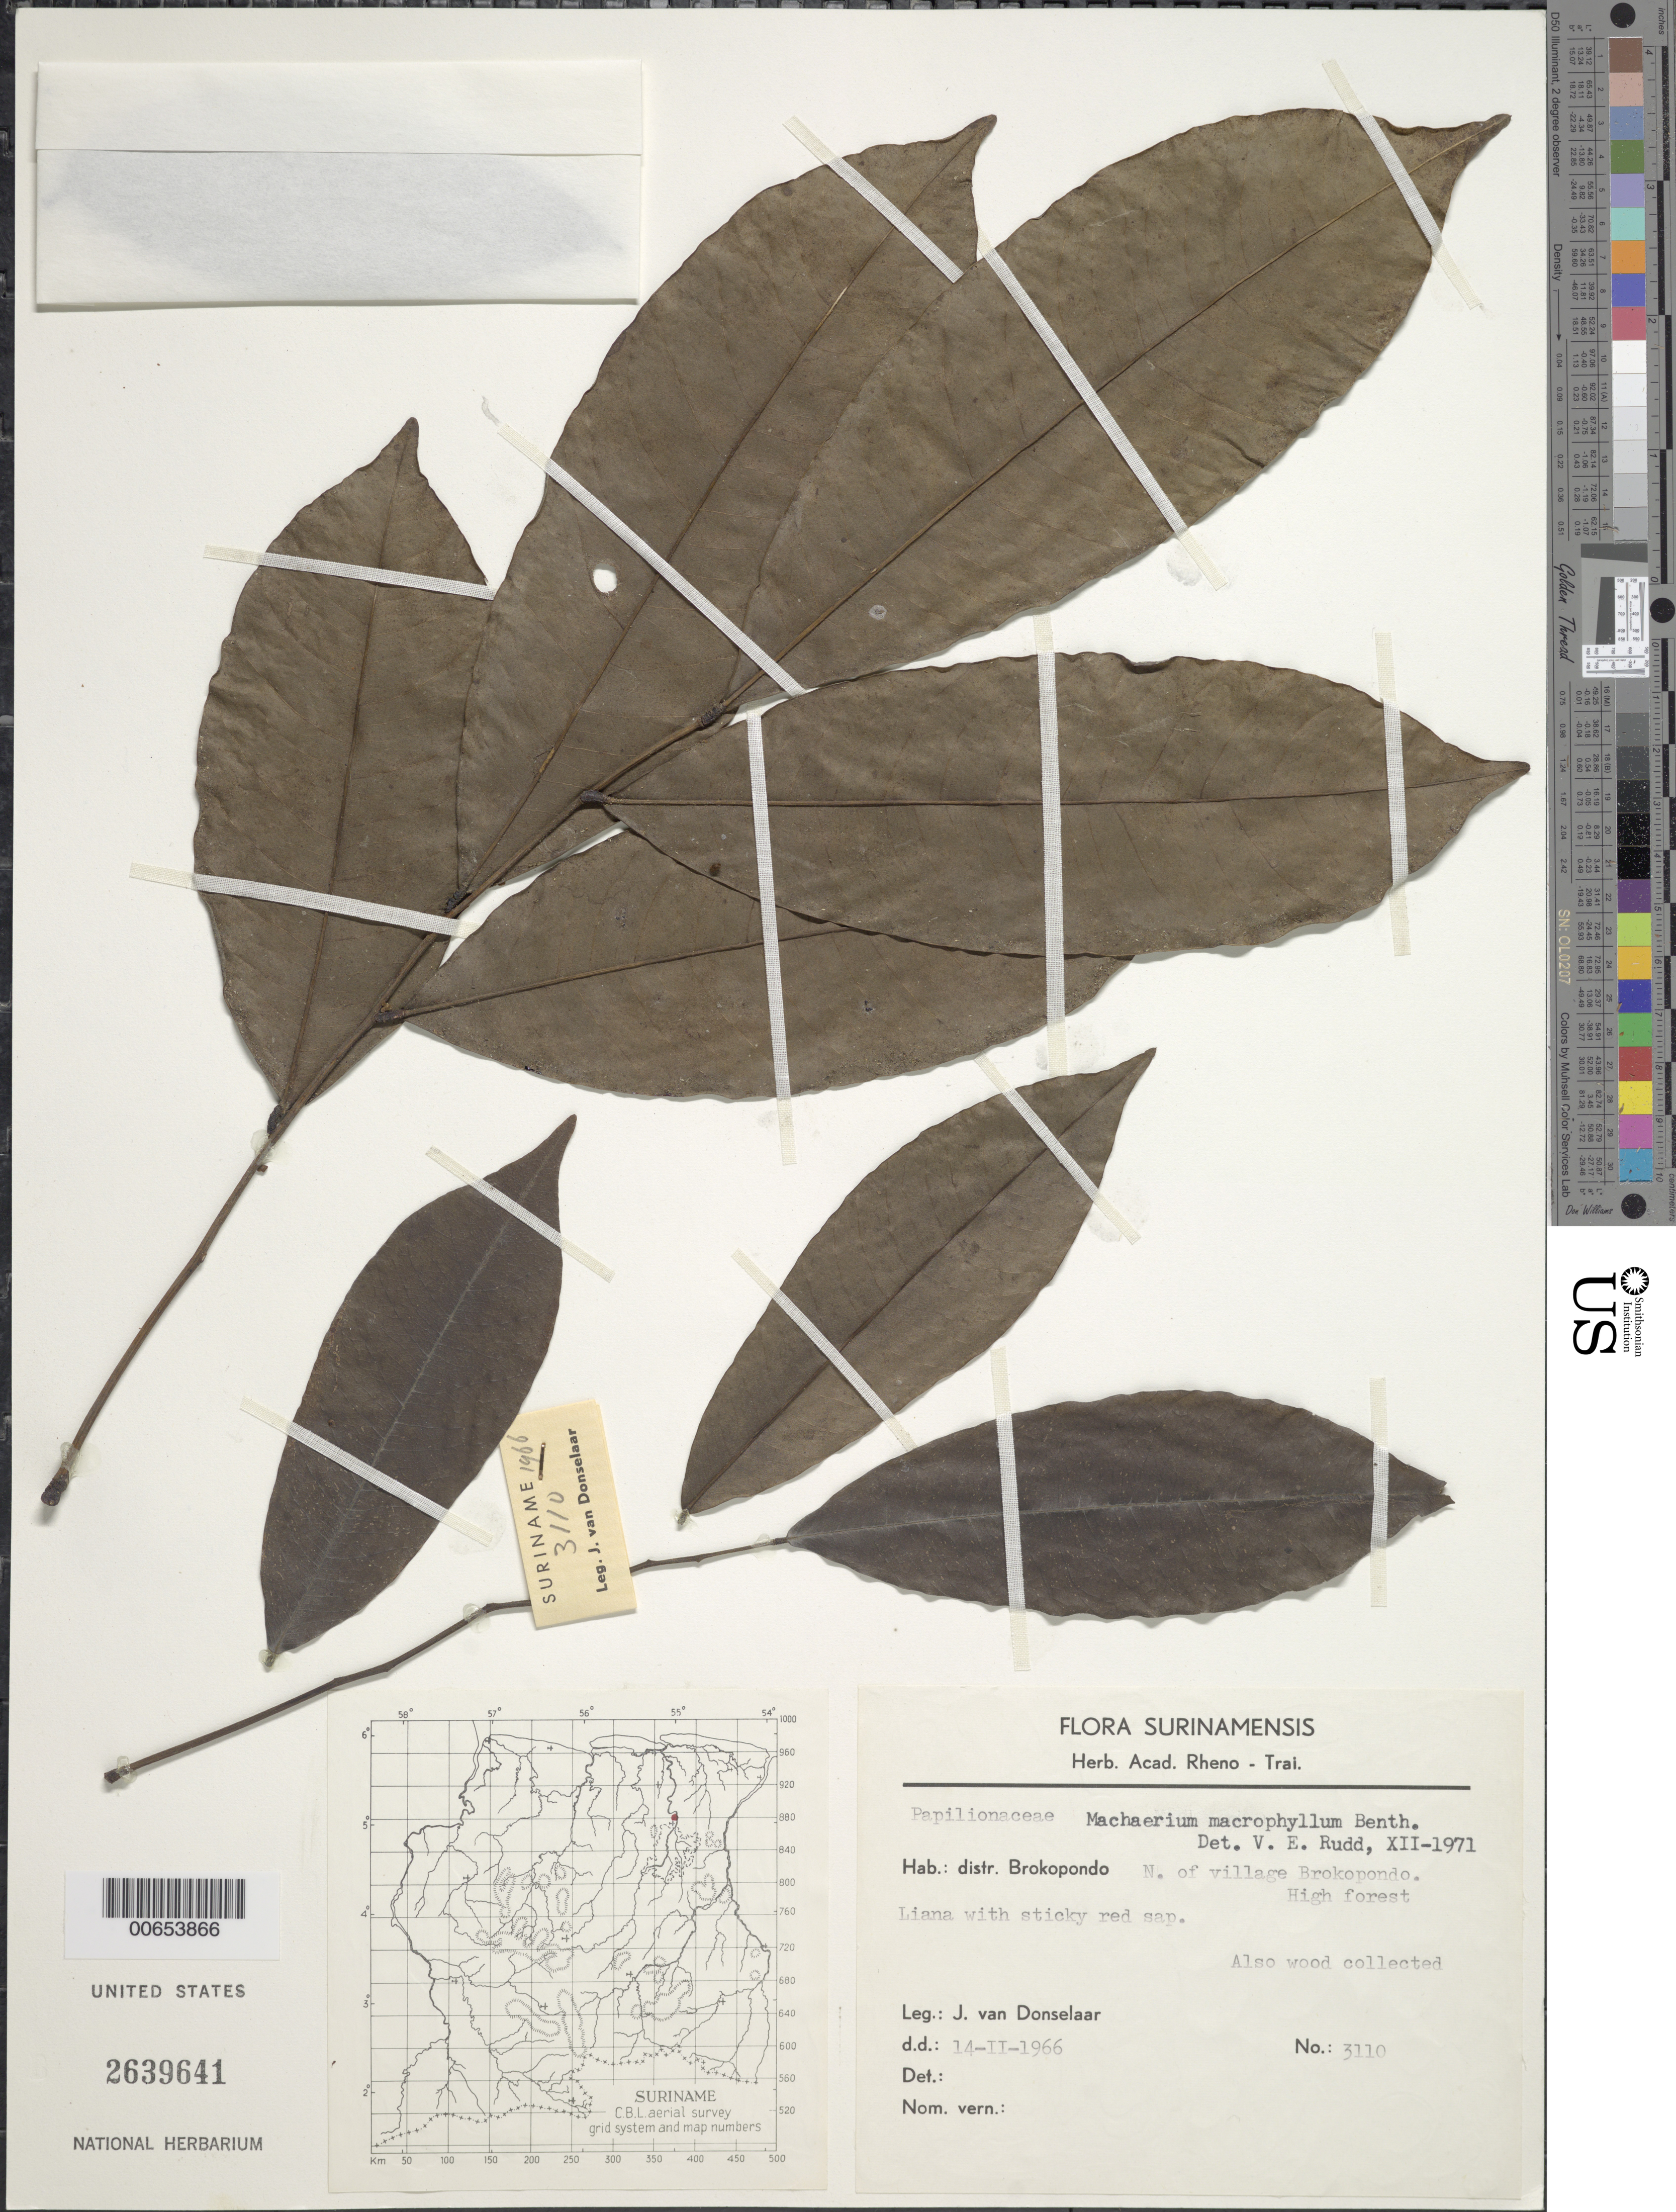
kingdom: Plantae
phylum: Tracheophyta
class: Magnoliopsida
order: Fabales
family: Fabaceae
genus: Machaerium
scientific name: Machaerium macrophyllum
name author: Benth.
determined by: Rudd, V. E.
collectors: J. Donselaar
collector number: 3110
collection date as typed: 14-Feb-66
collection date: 1966-02-14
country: Suriname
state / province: Brokopondo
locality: Brokopondo Village, N of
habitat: High forest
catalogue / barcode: US 2639641